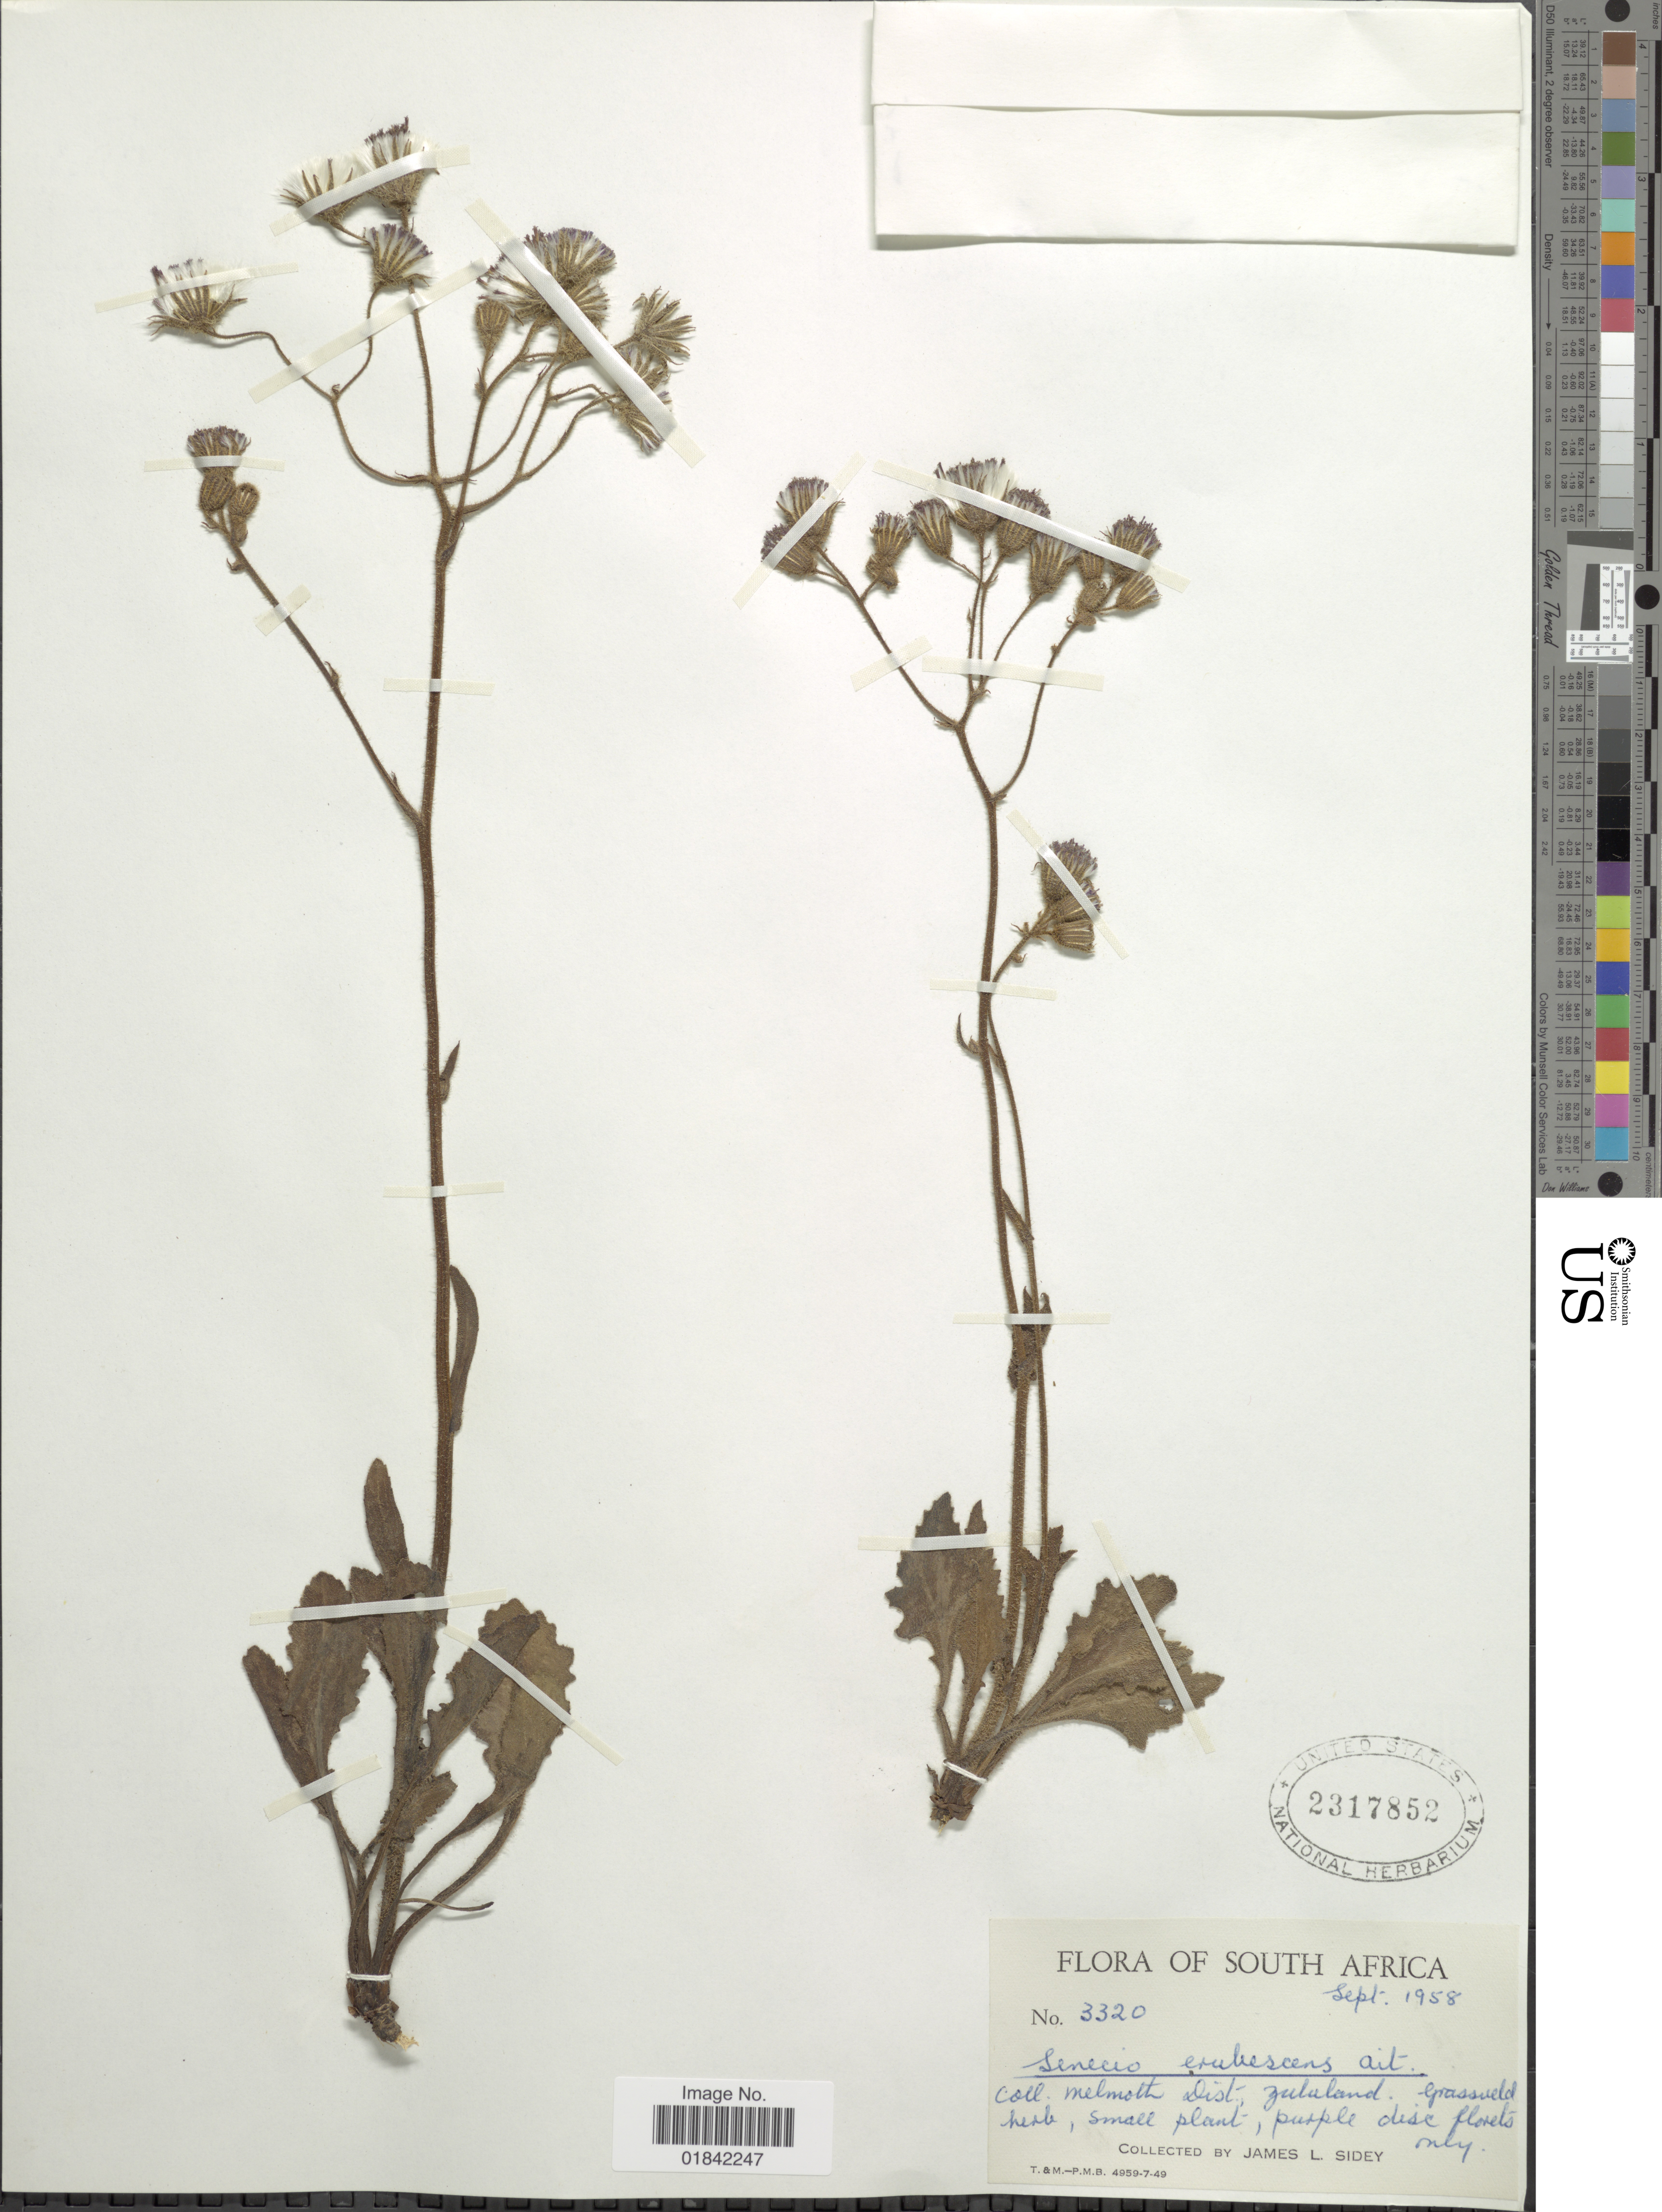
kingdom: Plantae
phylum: Tracheophyta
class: Magnoliopsida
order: Asterales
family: Asteraceae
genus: Senecio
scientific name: Senecio erubescens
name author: Aiton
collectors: J. L. Sidey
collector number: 3320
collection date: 1958-09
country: South Africa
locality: Melmoth Dist., Zulaland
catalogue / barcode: US 2317852